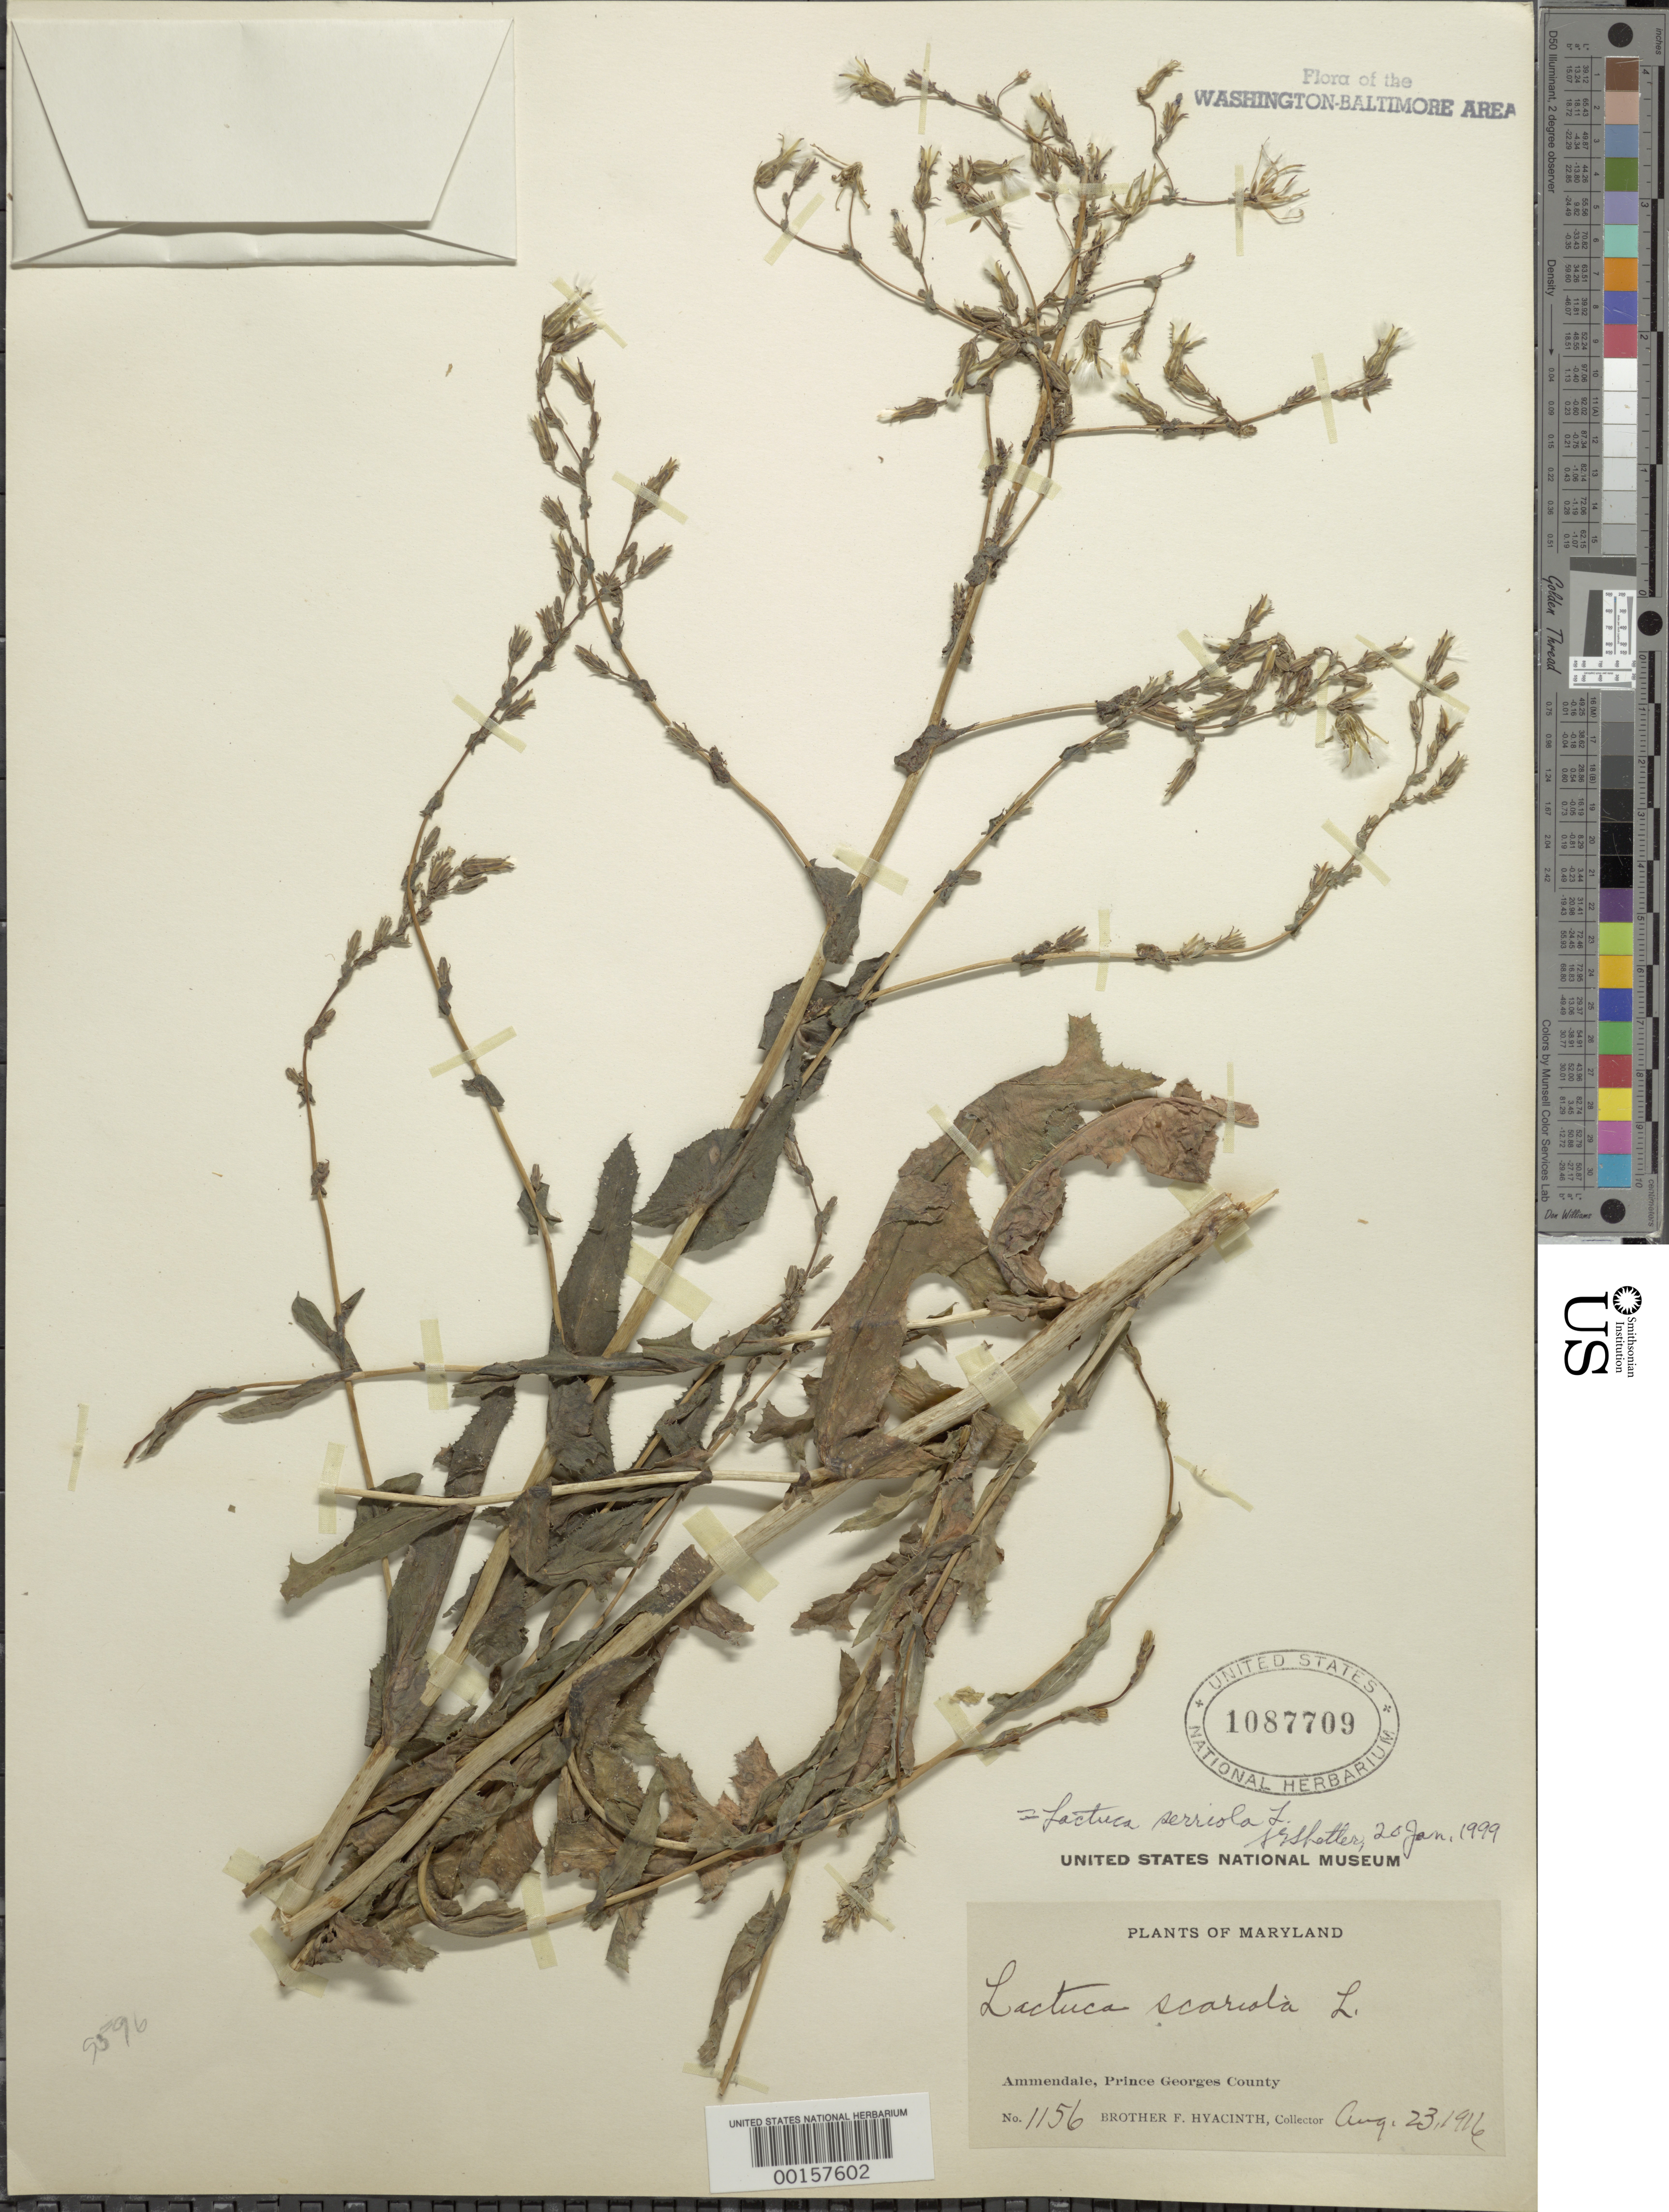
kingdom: Plantae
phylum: Tracheophyta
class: Magnoliopsida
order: Asterales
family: Asteraceae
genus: Lactuca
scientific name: Lactuca serriola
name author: L.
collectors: F. Hyacinth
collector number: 1156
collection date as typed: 23 Aug 1916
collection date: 1916-08-23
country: United States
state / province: Maryland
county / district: Prince George's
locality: Ammendale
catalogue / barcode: US 1087709